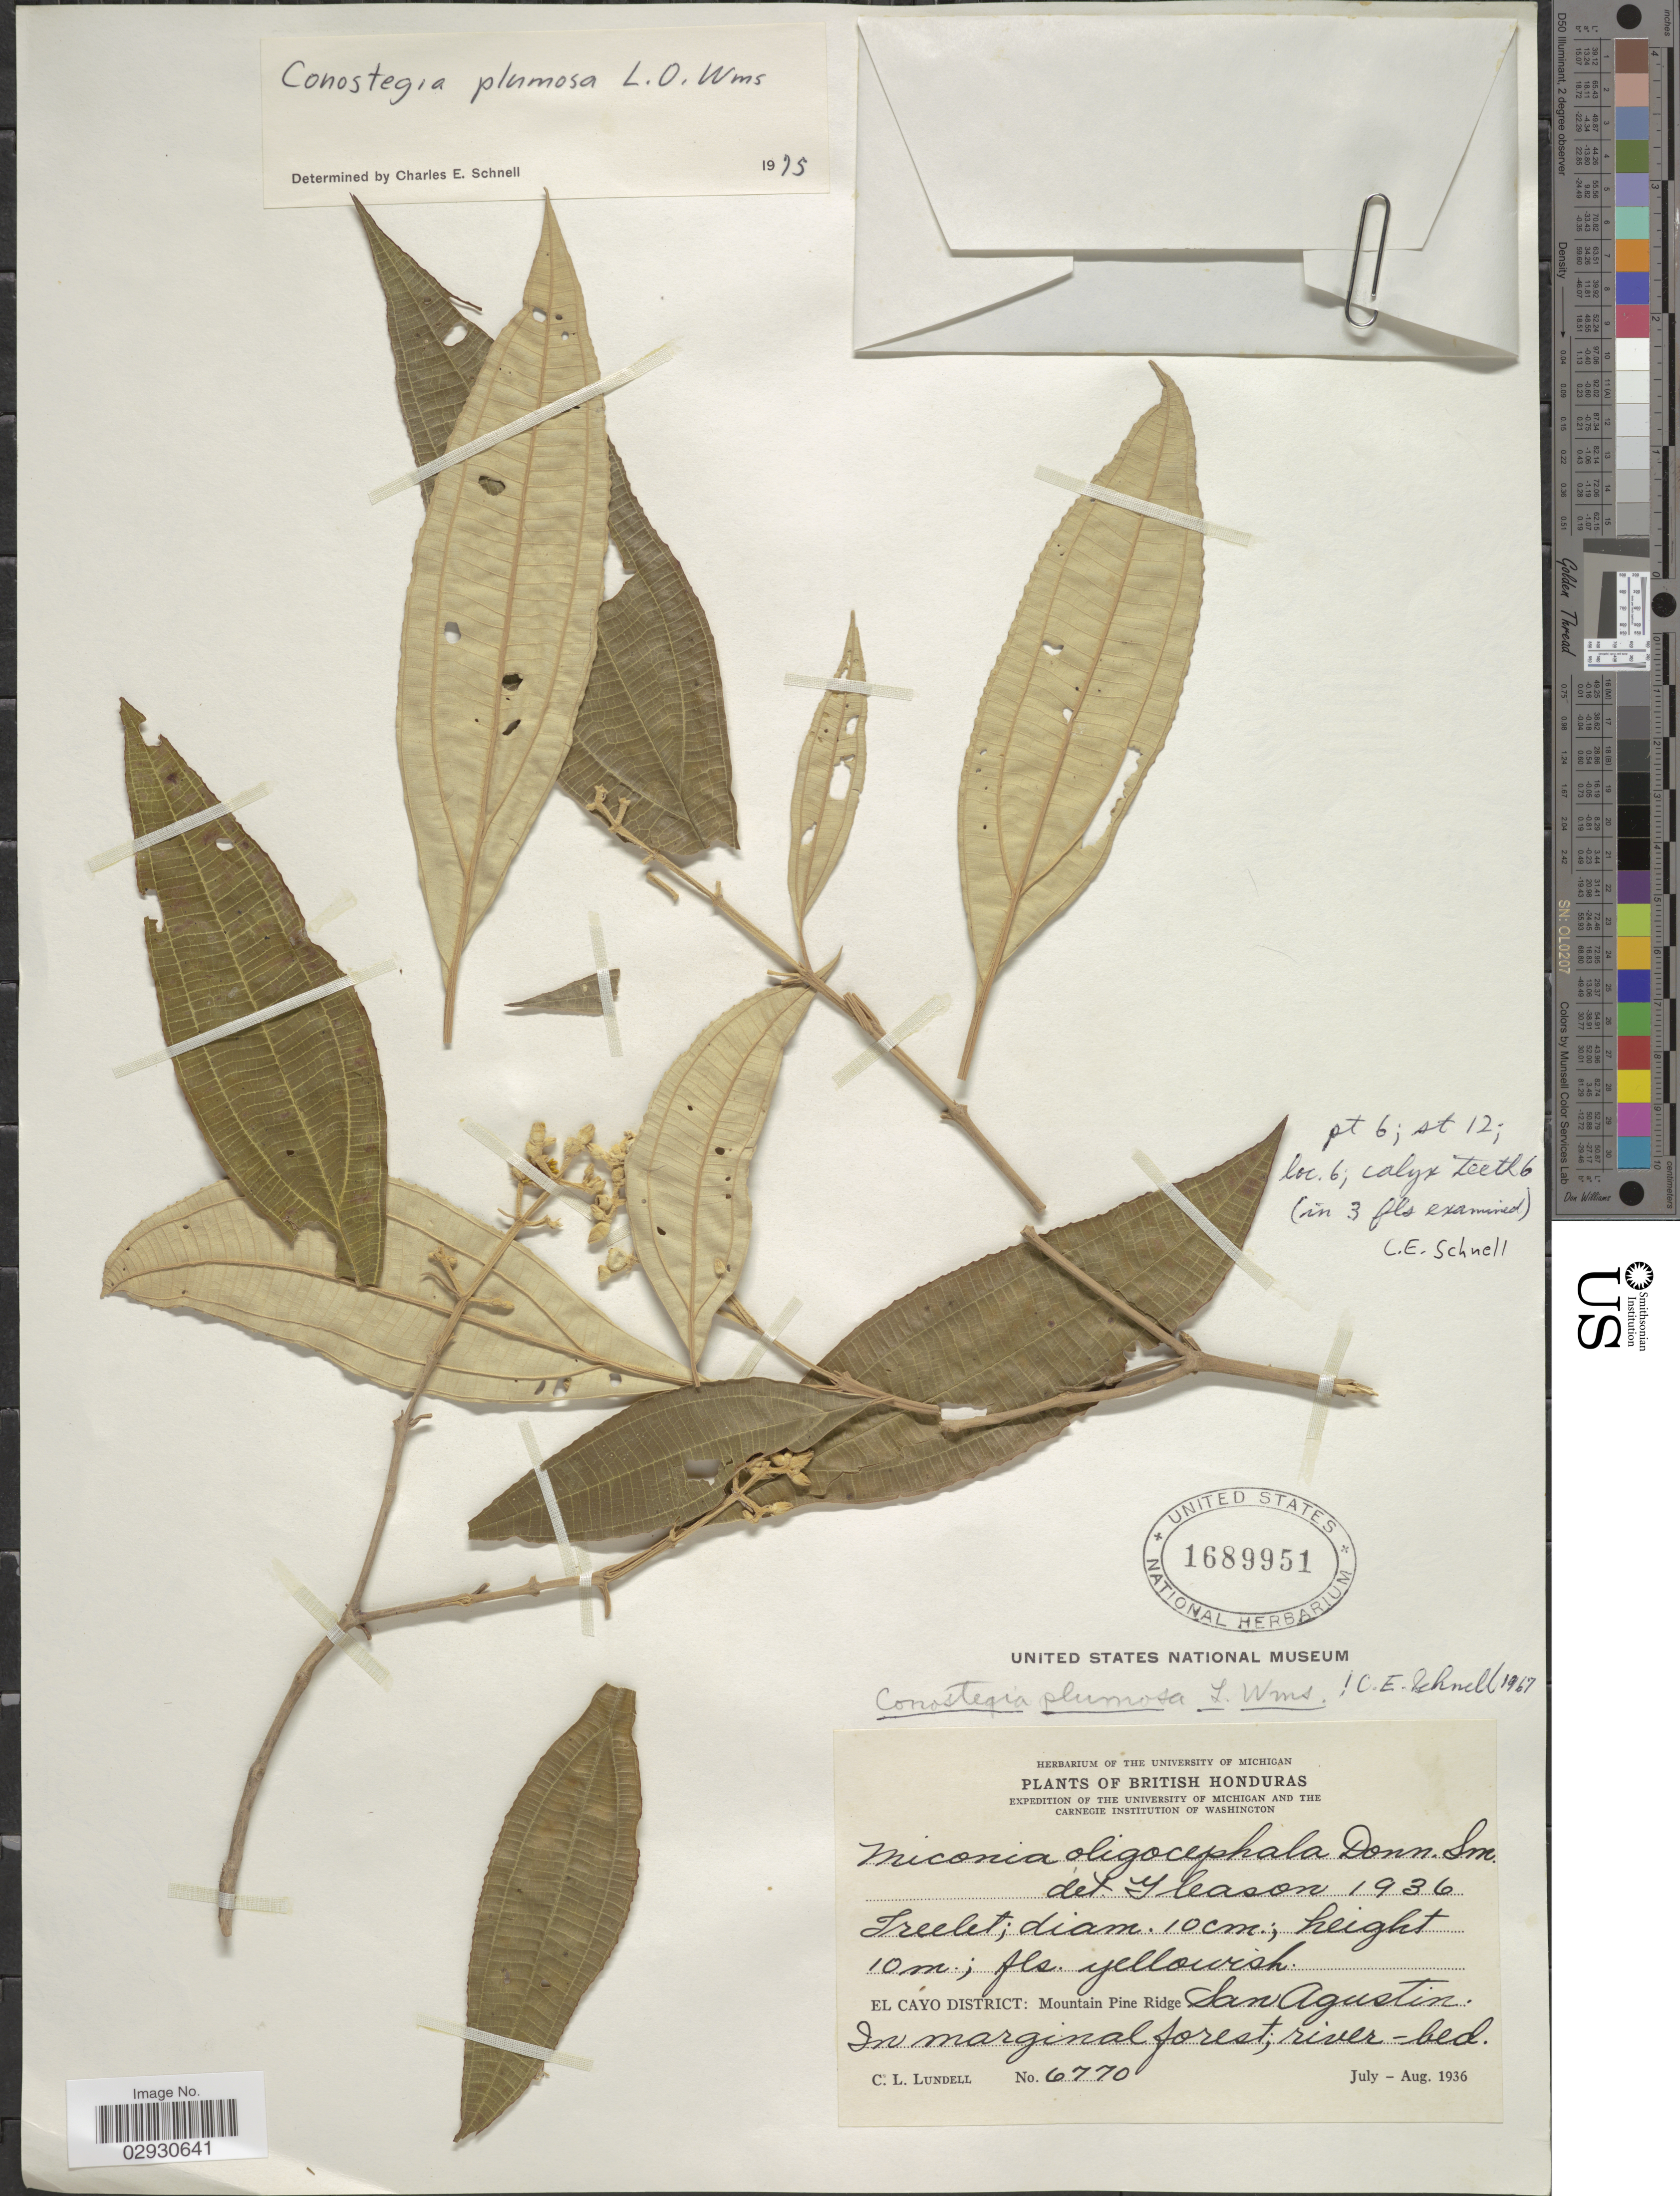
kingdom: Plantae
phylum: Tracheophyta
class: Magnoliopsida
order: Myrtales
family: Melastomataceae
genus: Conostegia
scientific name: Conostegia plumosa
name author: L.O. Williams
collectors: C. L. Lundell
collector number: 6770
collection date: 1936-07/1936-08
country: Belize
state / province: Cayo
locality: British Honduras, El Cayo District, Mountain Pine Ridge, San Agustin.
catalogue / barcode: US 1689951